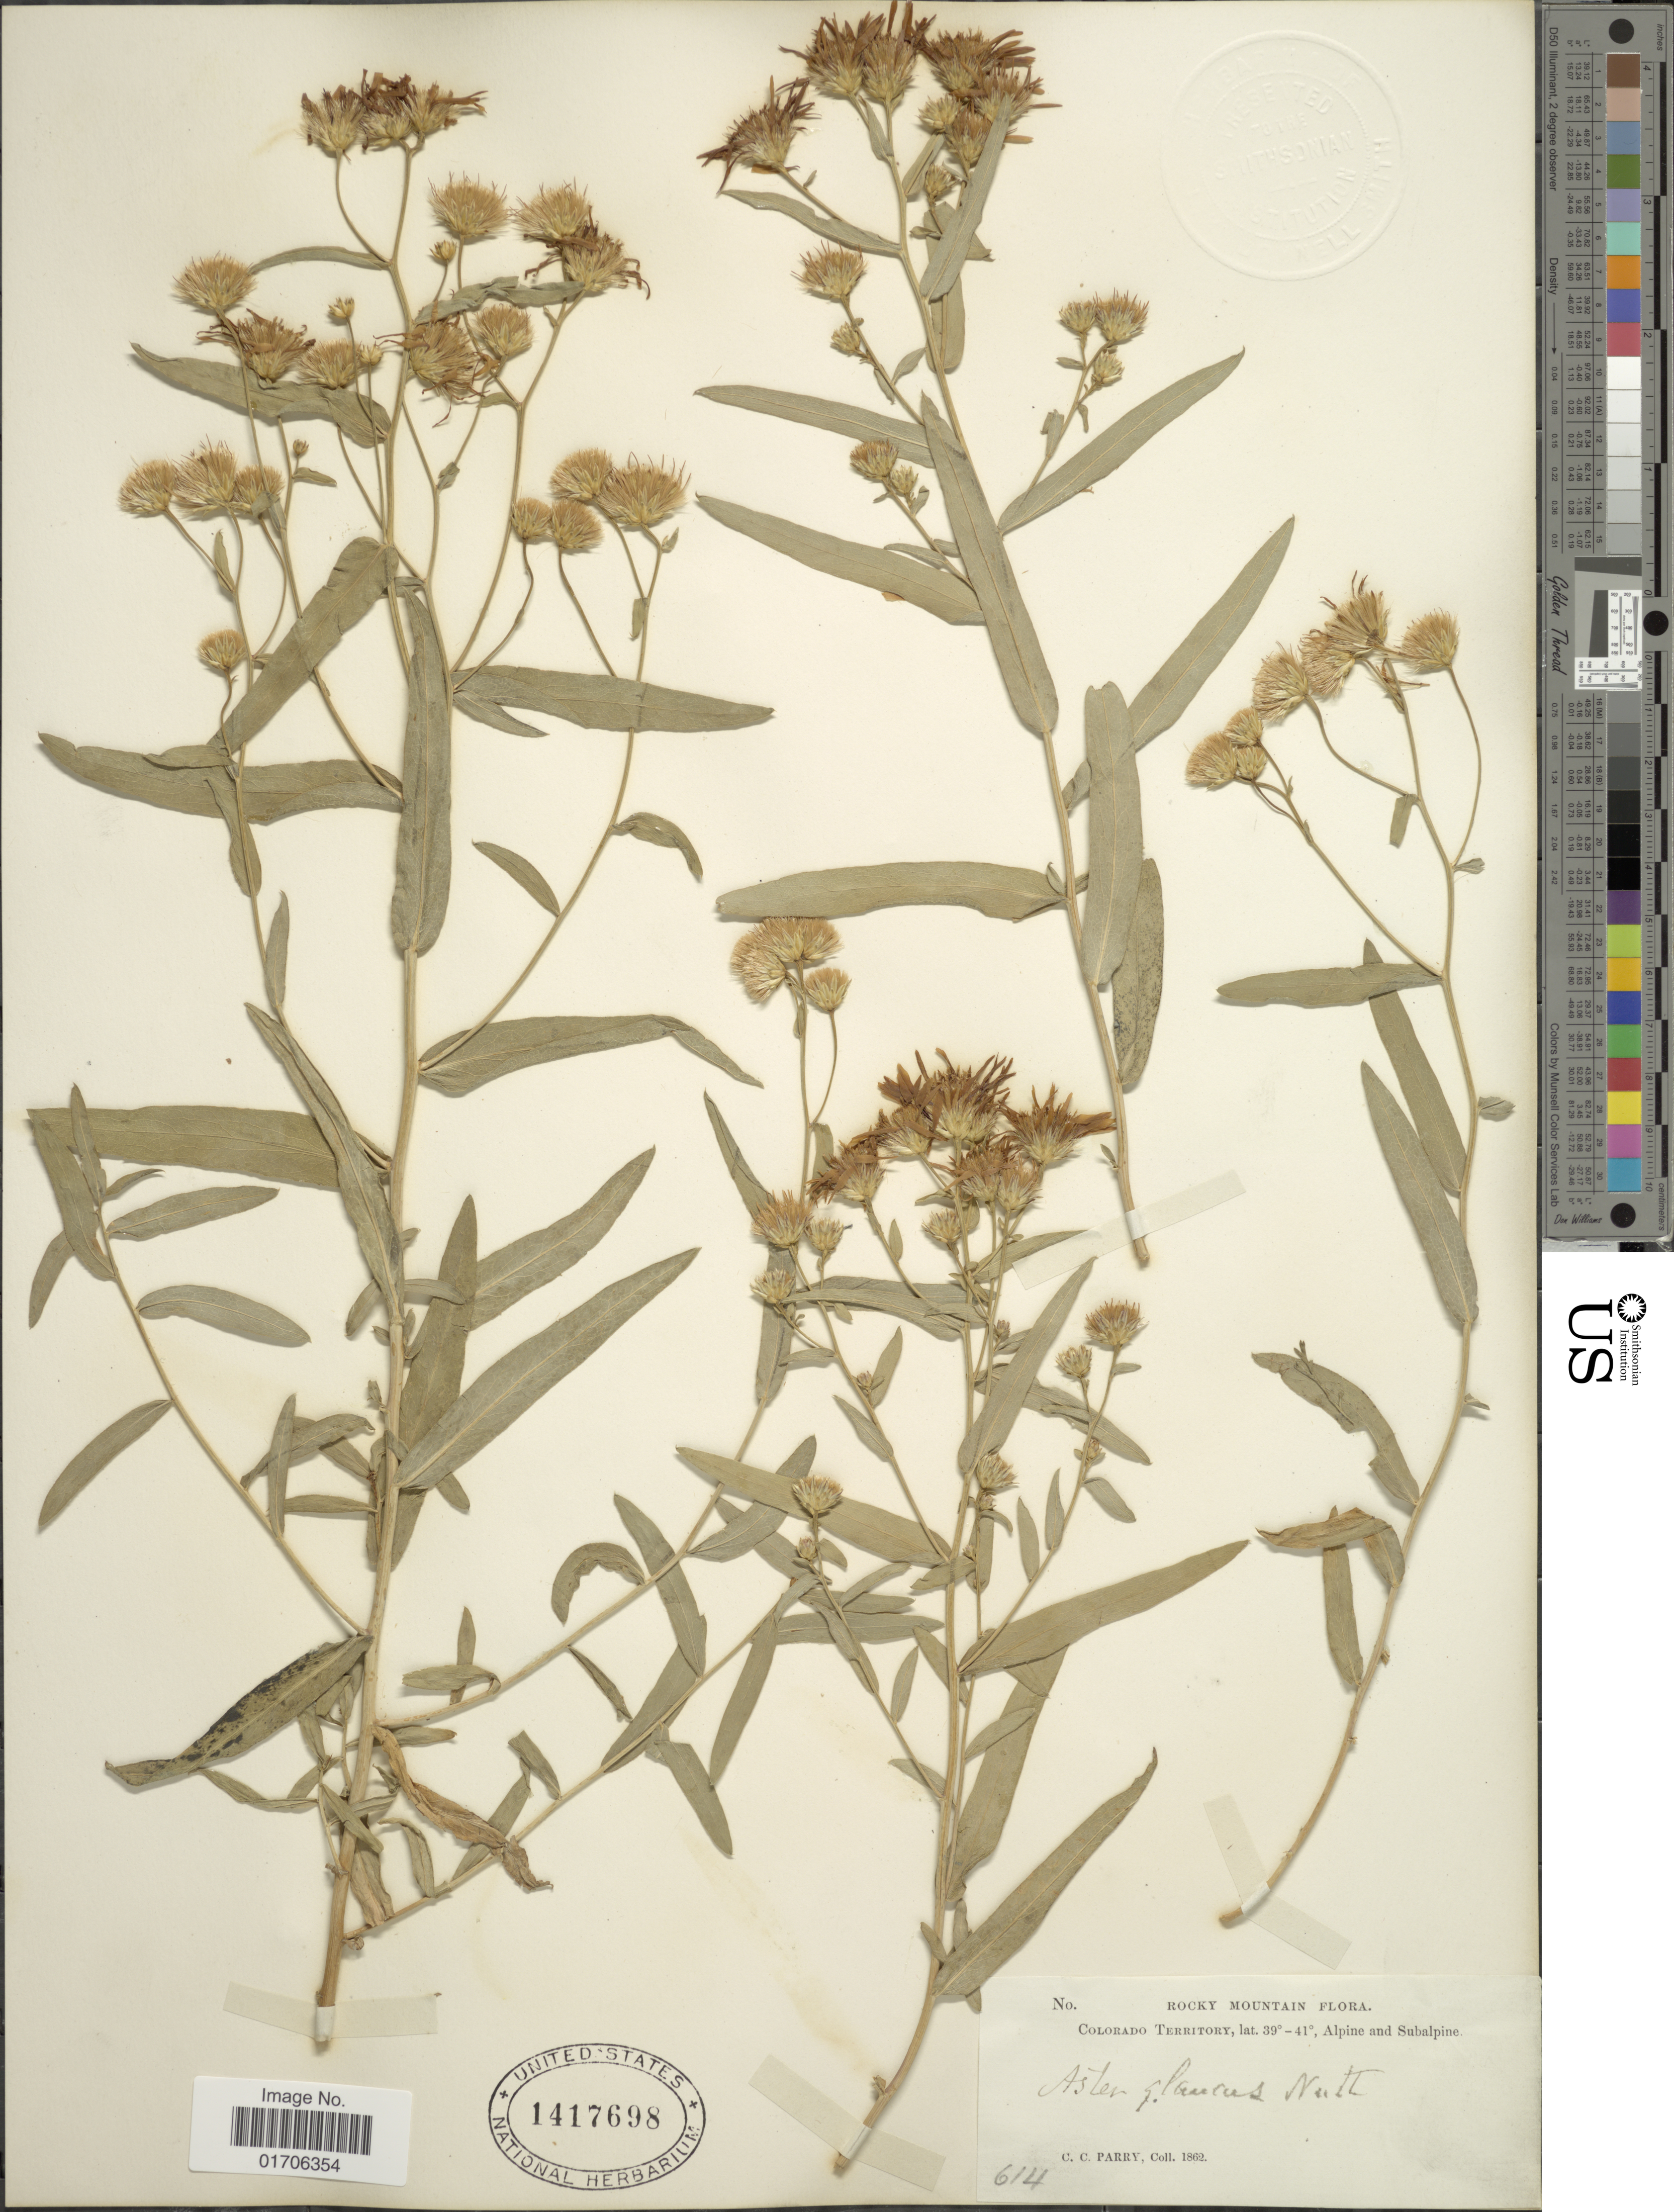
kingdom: Plantae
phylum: Tracheophyta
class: Magnoliopsida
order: Asterales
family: Asteraceae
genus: Eurybia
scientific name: Eurybia glauca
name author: (Nutt.) G.L. Nesom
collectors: C. C. Parry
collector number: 614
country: United States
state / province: Colorado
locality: Rocky Mountain. Colorado Territory. Alpine and Subalpine.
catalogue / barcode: US 1417698